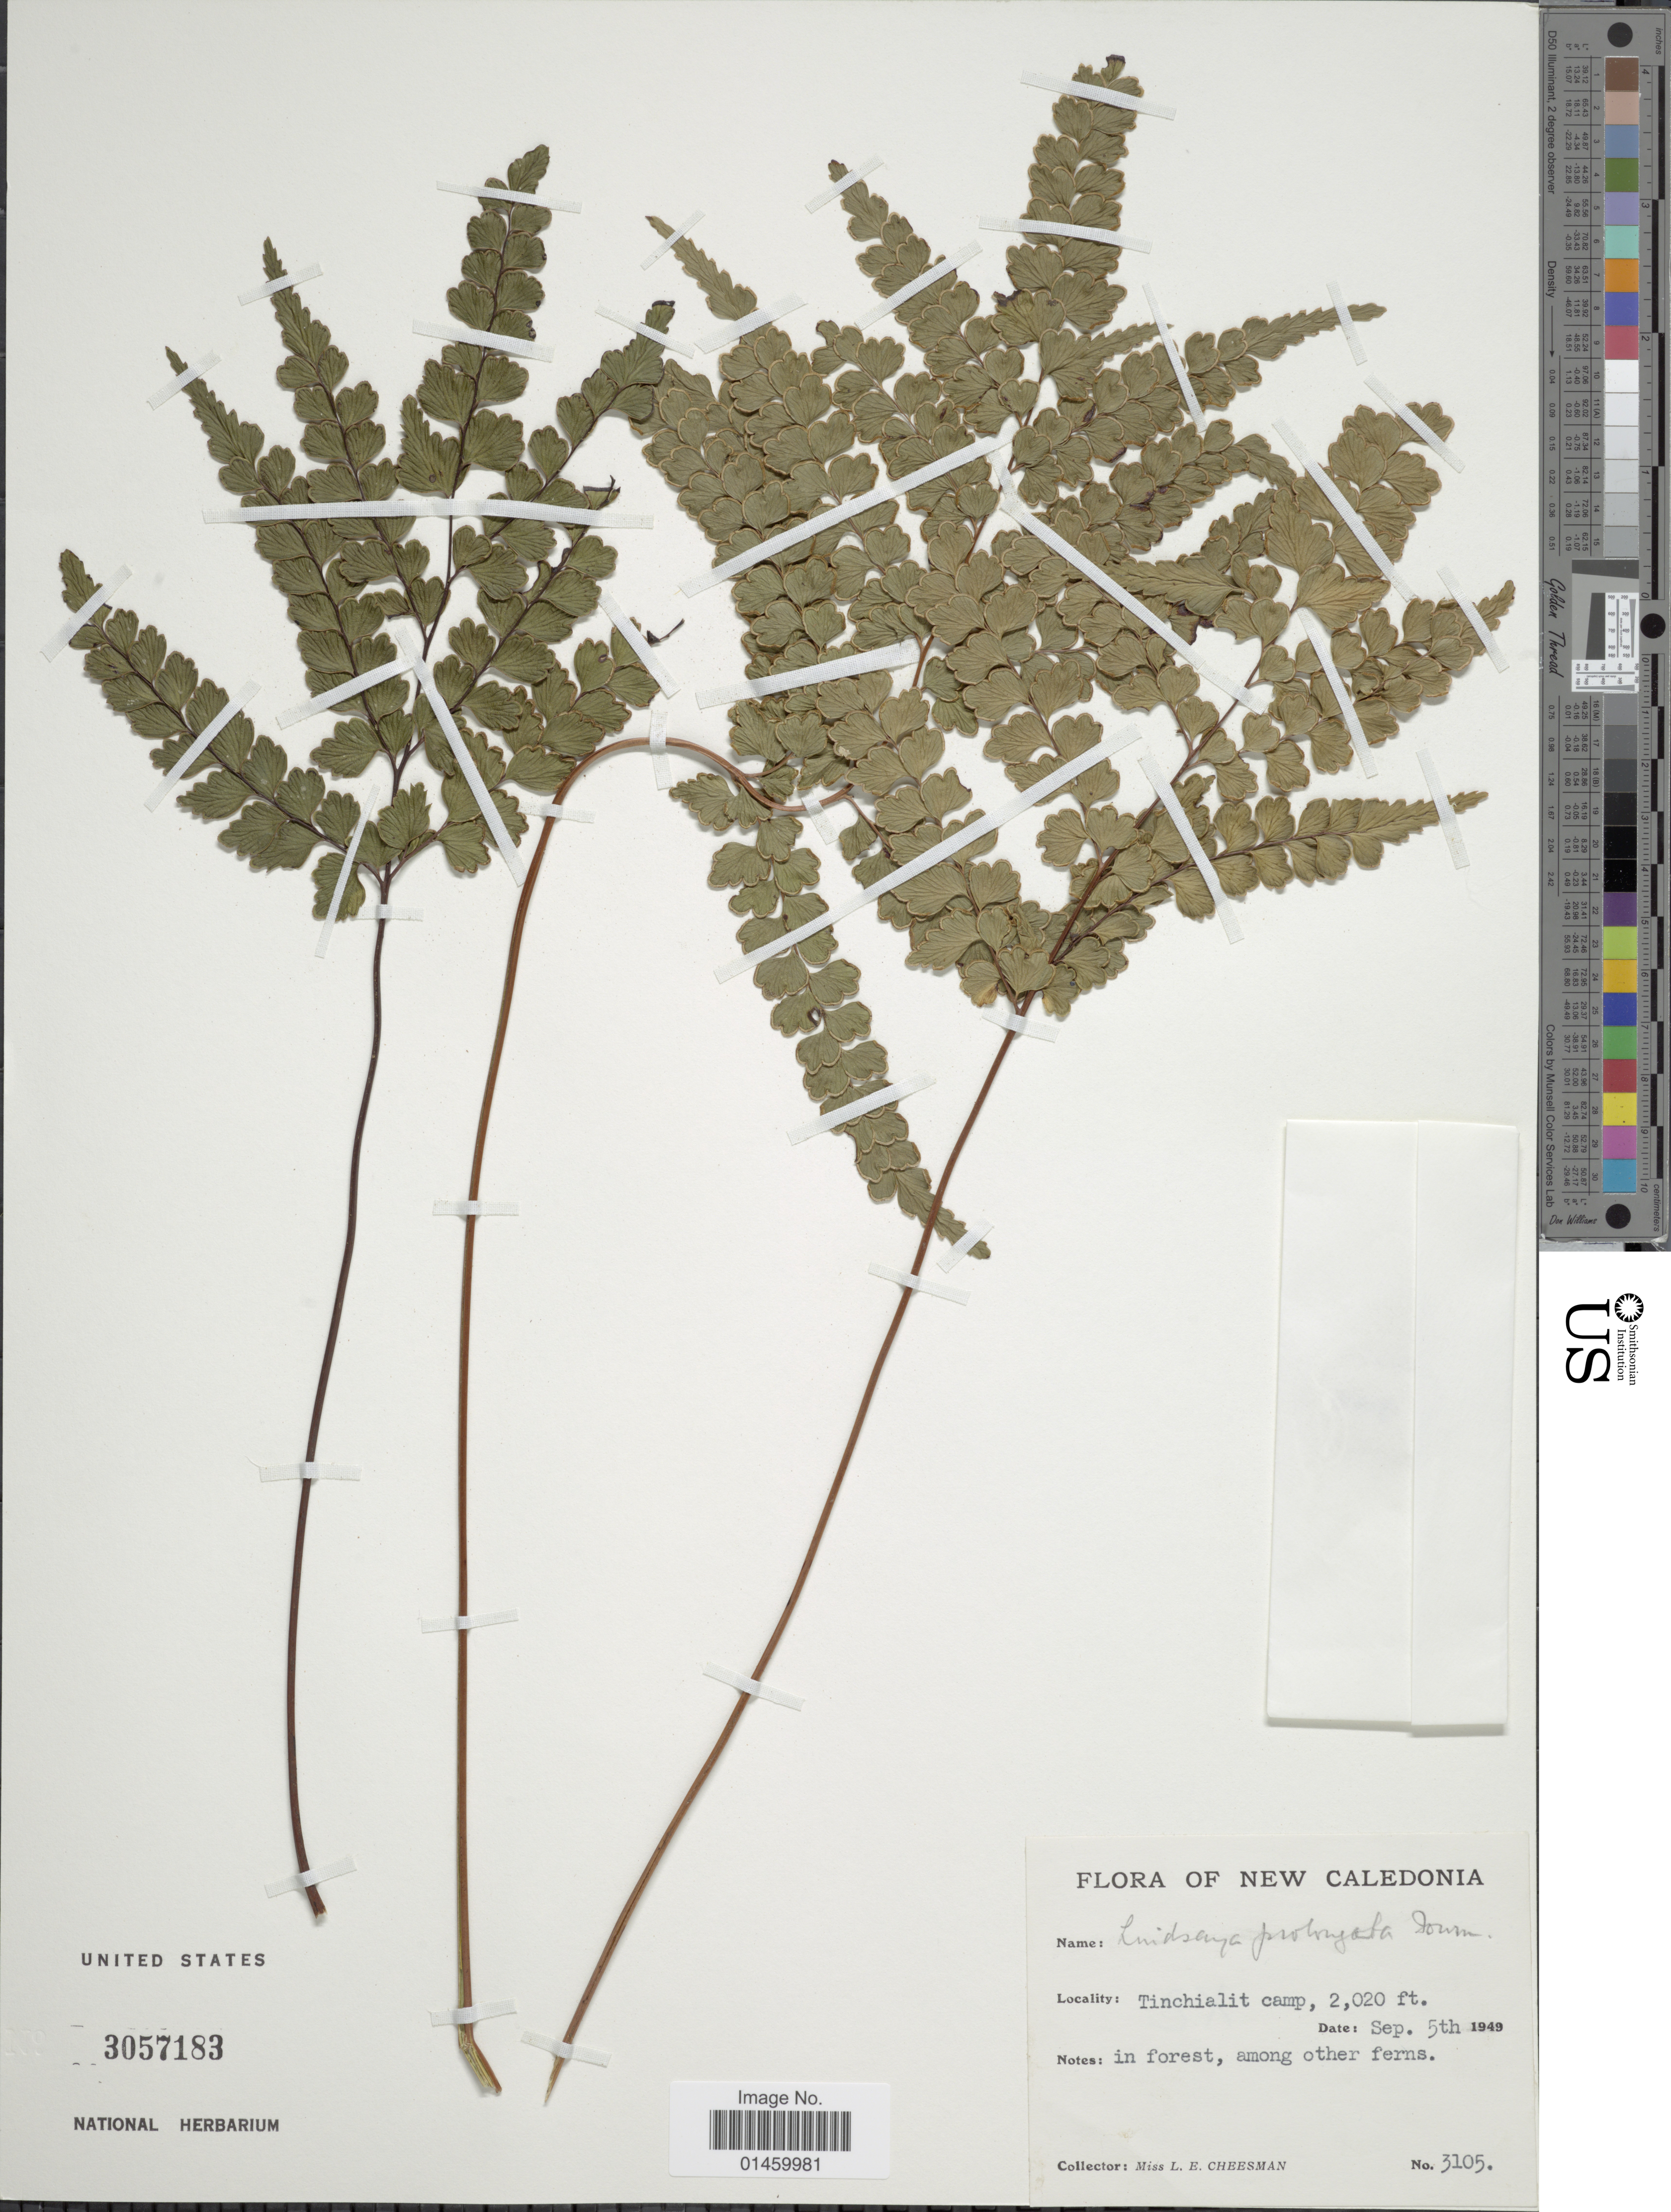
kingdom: Plantae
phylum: Tracheophyta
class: Polypodiopsida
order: Polypodiales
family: Lindsaeaceae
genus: Lindsaea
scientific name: Lindsaea prolongata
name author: E. Fourn.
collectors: L. E. Cheesman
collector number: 3105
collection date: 1949-09-05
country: New Caledonia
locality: Tinchialit camp.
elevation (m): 616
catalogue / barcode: US 3057183